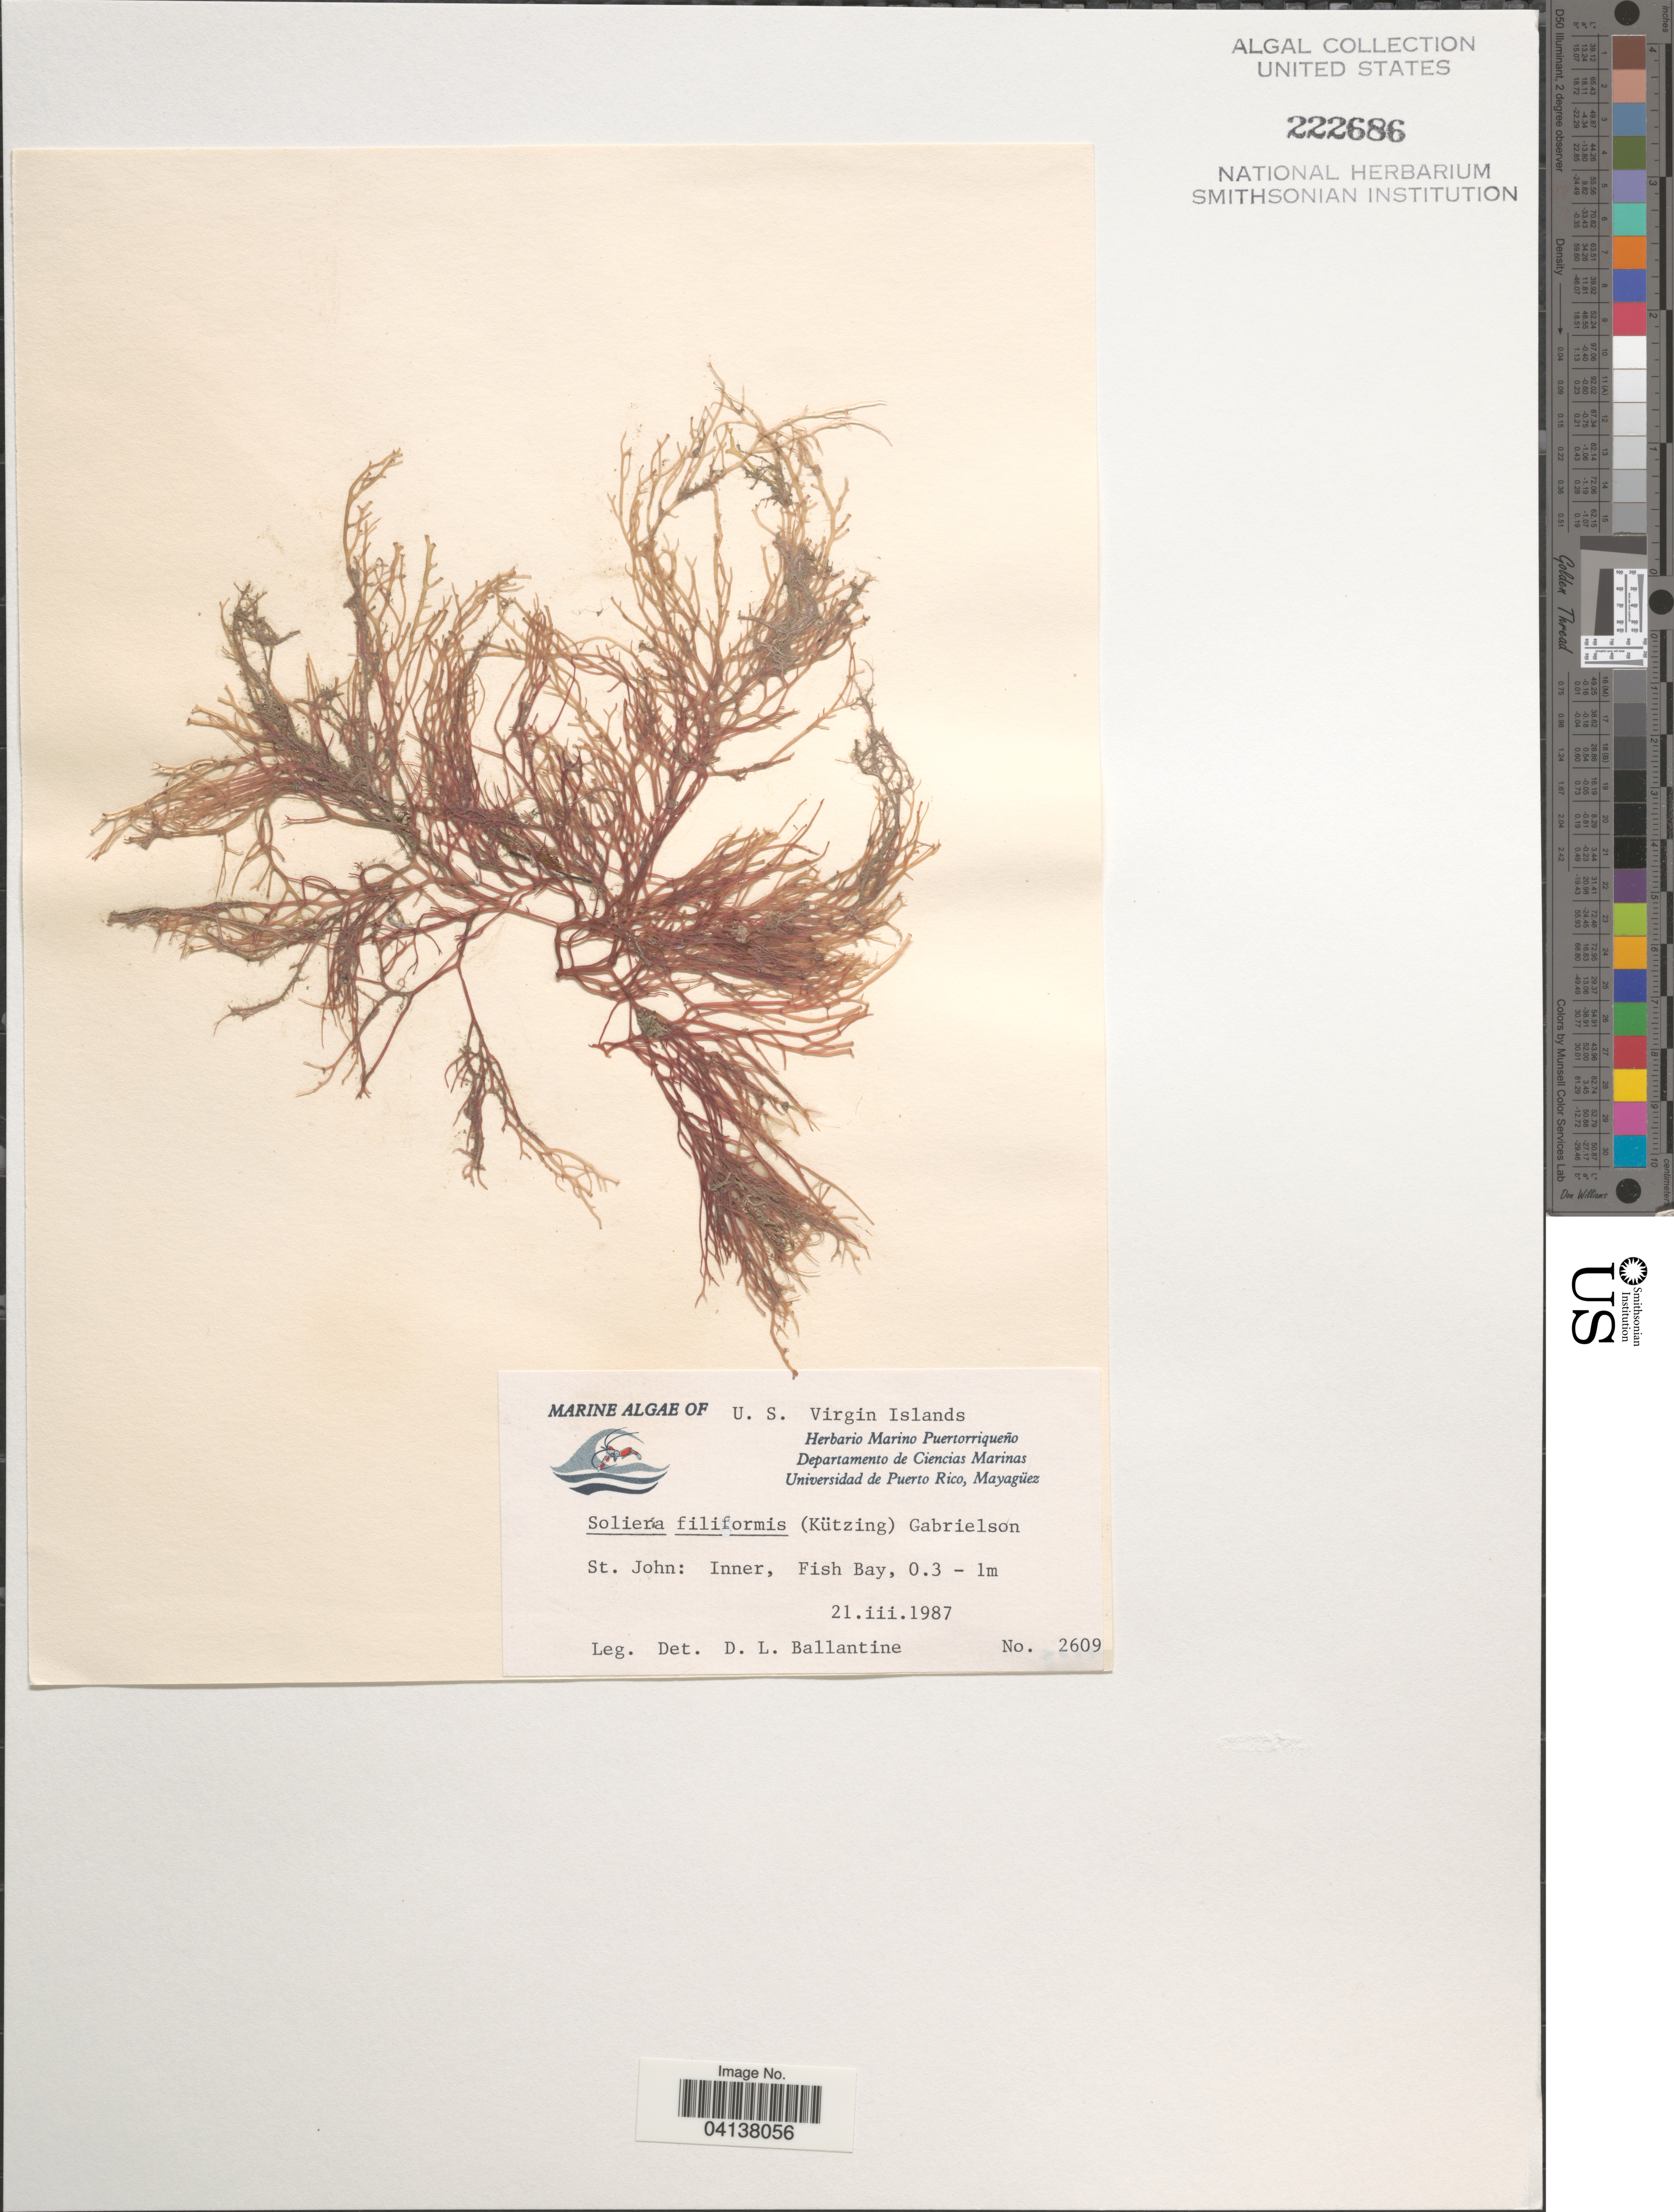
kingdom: Plantae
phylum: Rhodophyta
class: Florideophyceae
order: Gigartinales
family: Solieriaceae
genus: Solieria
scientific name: Solieria filiformis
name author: (Kütz.) P.W. Gabrielson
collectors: D.L. Ballantine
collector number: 2609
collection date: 1987-03-21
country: U.S. Virgin Islands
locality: St. John: Inner, Fish Bay.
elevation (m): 0.3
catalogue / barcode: US 222686